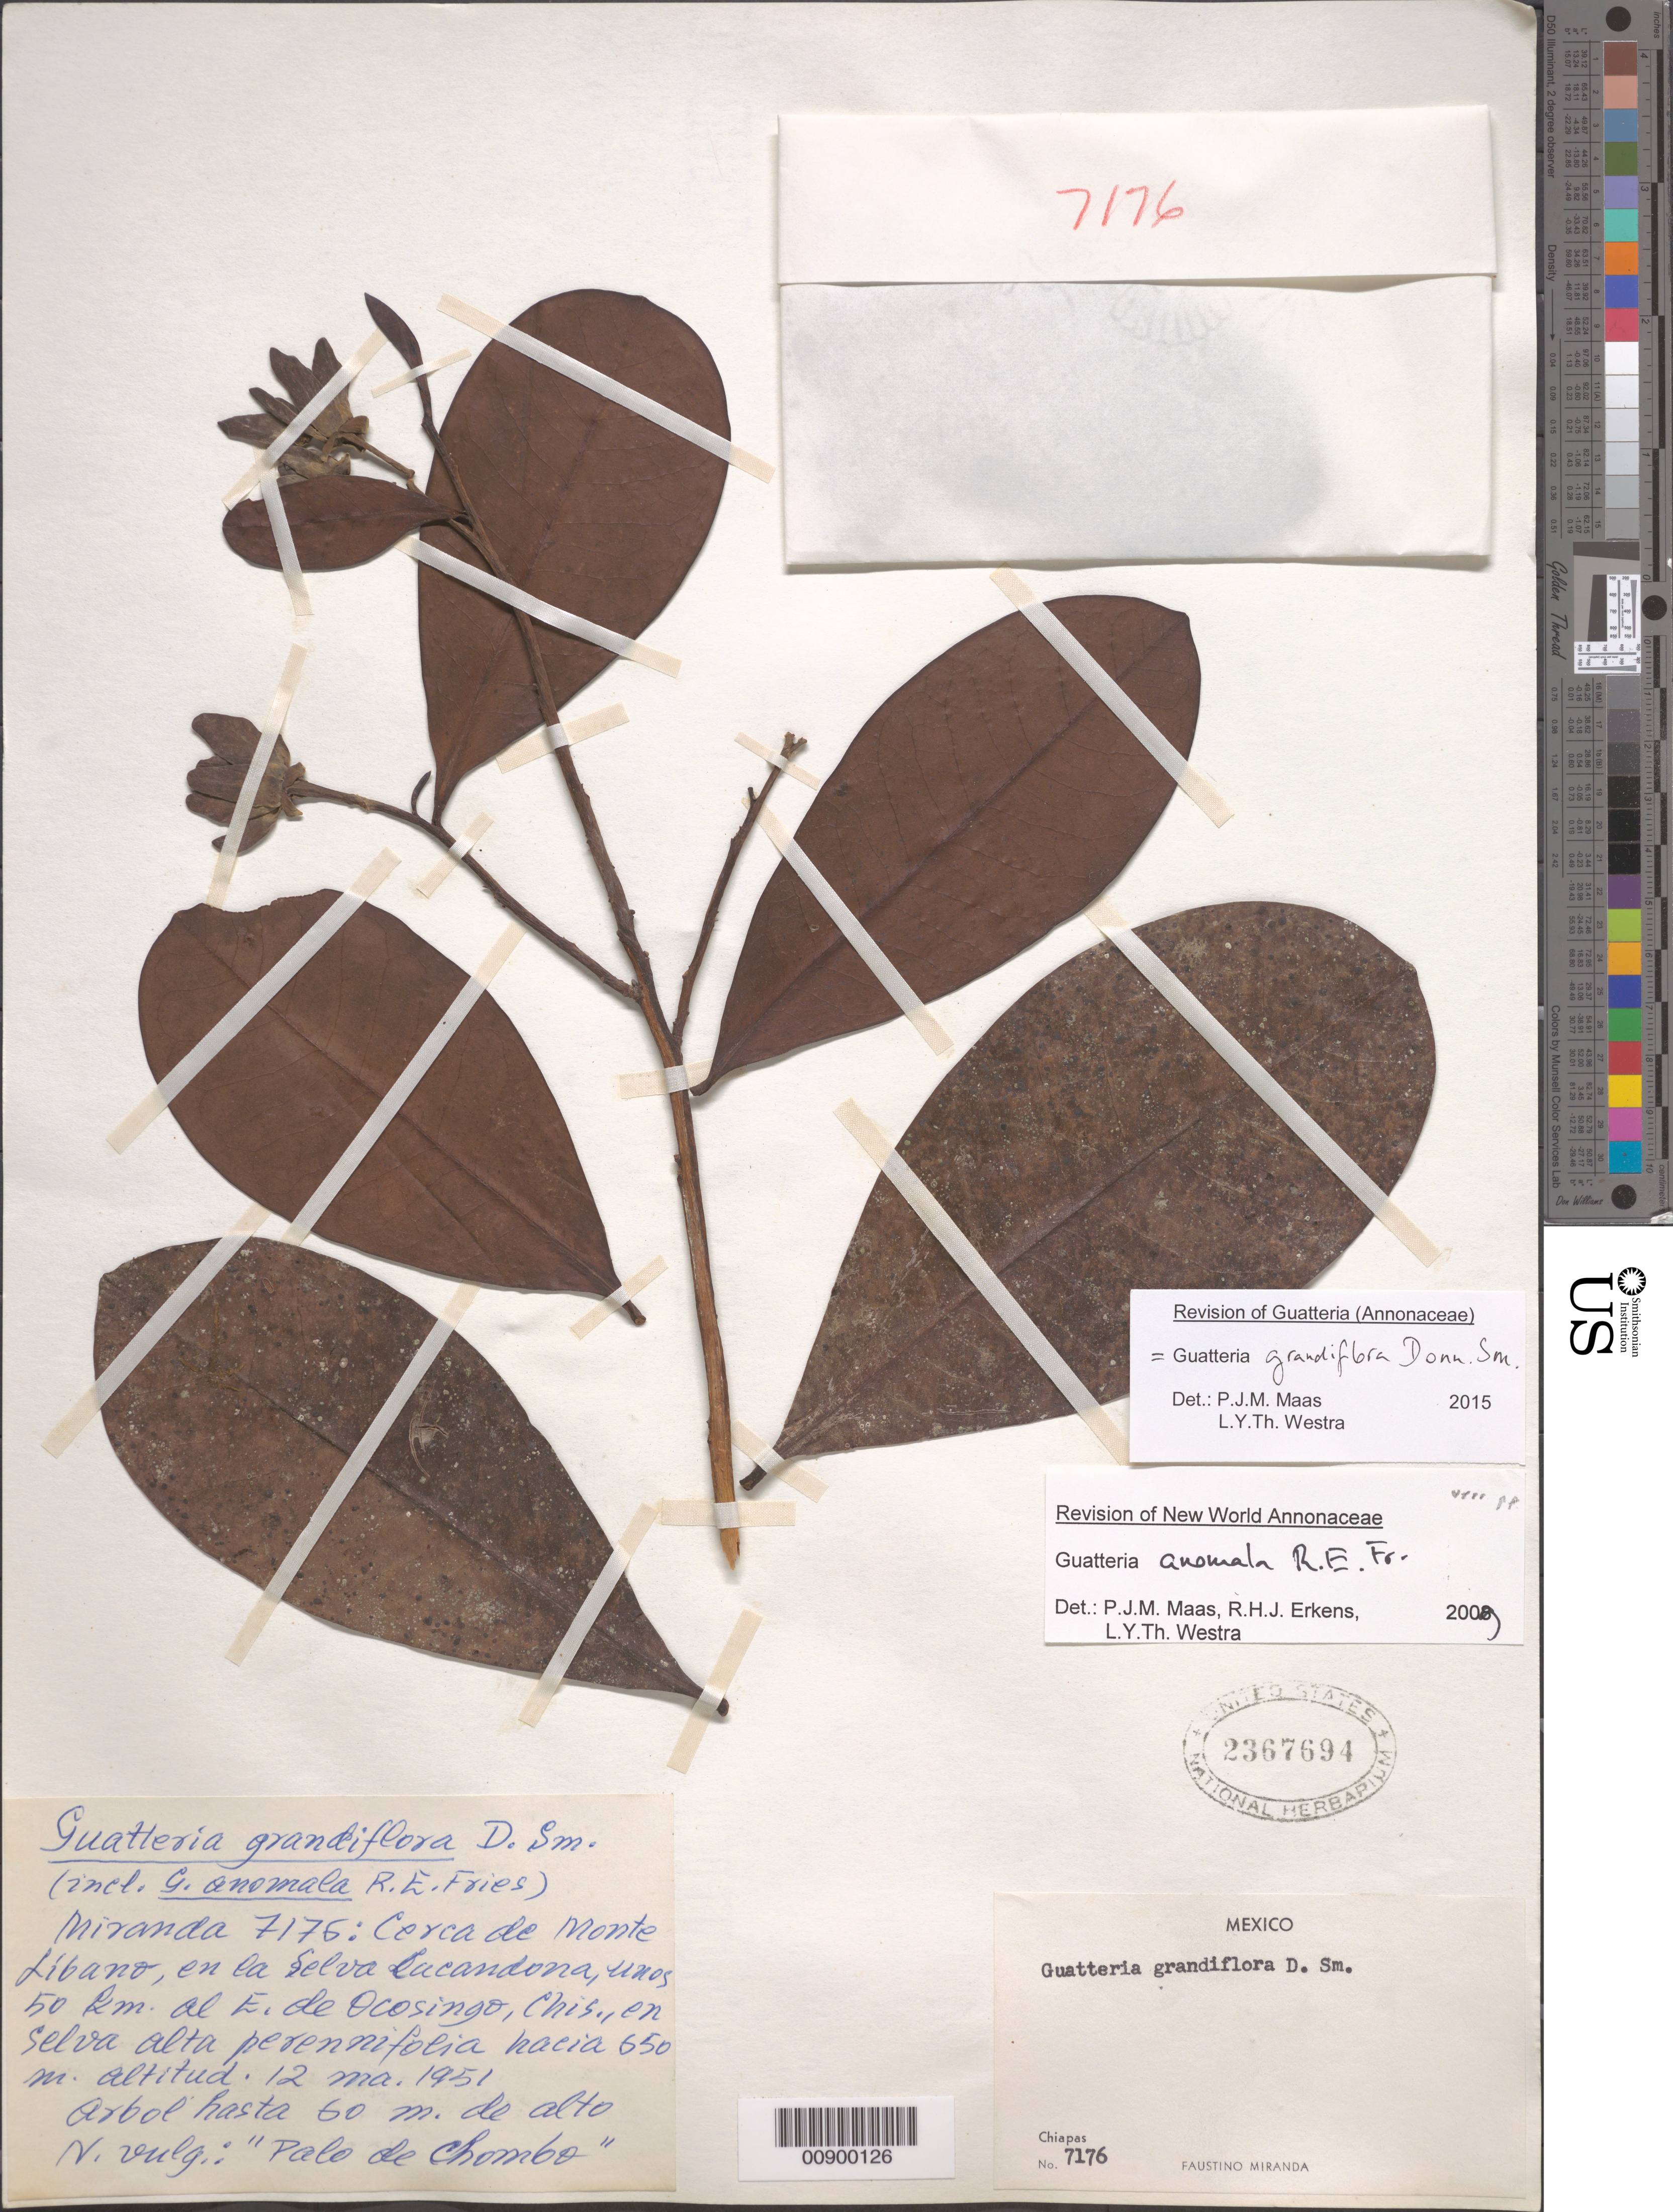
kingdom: Plantae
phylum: Tracheophyta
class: Magnoliopsida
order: Magnoliales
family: Annonaceae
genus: Guatteria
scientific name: Guatteria grandiflora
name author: Donn. Sm.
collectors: Miranda G., F.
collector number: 7176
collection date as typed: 12 Mar 1951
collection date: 1951-03-12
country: Mexico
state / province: Chiapas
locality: Cerca del Monte Líbano, en la Selva Lacandona, unos 50 km. al E. de Ocosingo, Chiapas.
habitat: En selva alta perennifolia.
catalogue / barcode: US 2367694